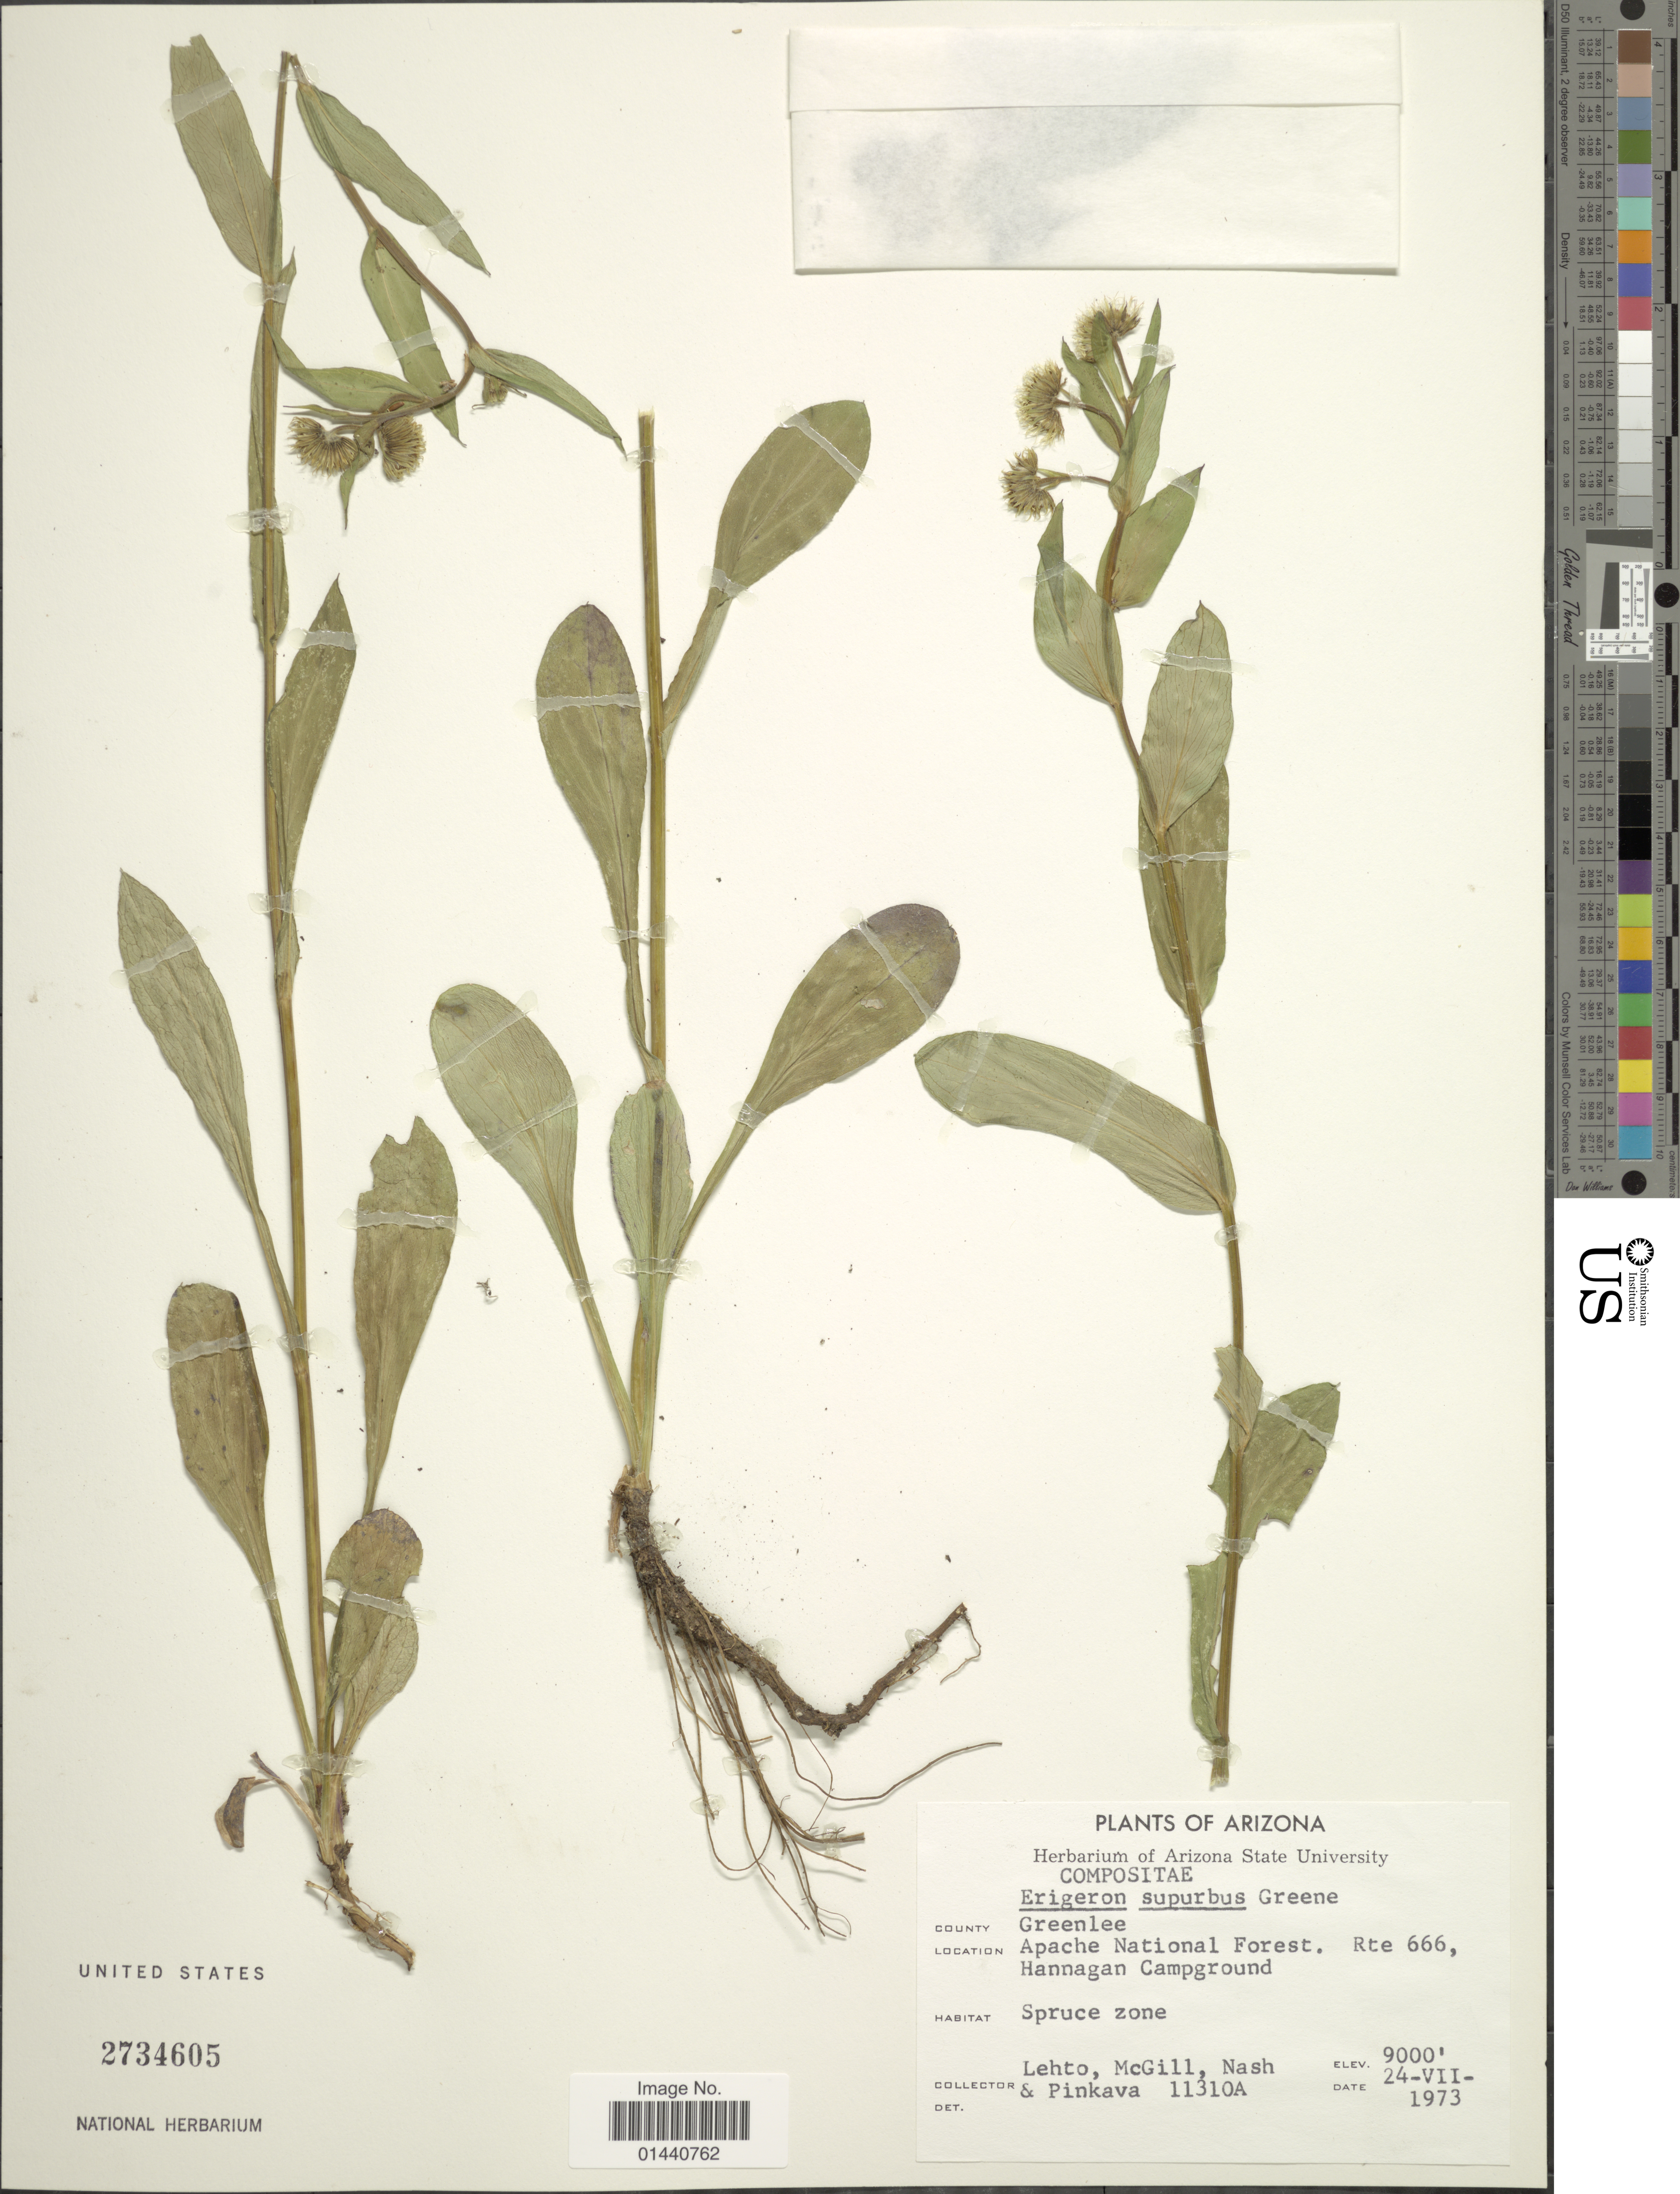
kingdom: Plantae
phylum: Tracheophyta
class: Magnoliopsida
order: Asterales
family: Asteraceae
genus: Erigeron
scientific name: Erigeron superbus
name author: Greene ex Rydb.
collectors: -. Lehto, -. McGill, -- Nash & -. Pinkava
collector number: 11310A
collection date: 1973-07-24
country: United States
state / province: Arizona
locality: Apache National Forest. Rte 666, Hannagan Campground.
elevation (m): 2743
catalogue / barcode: US 2734605